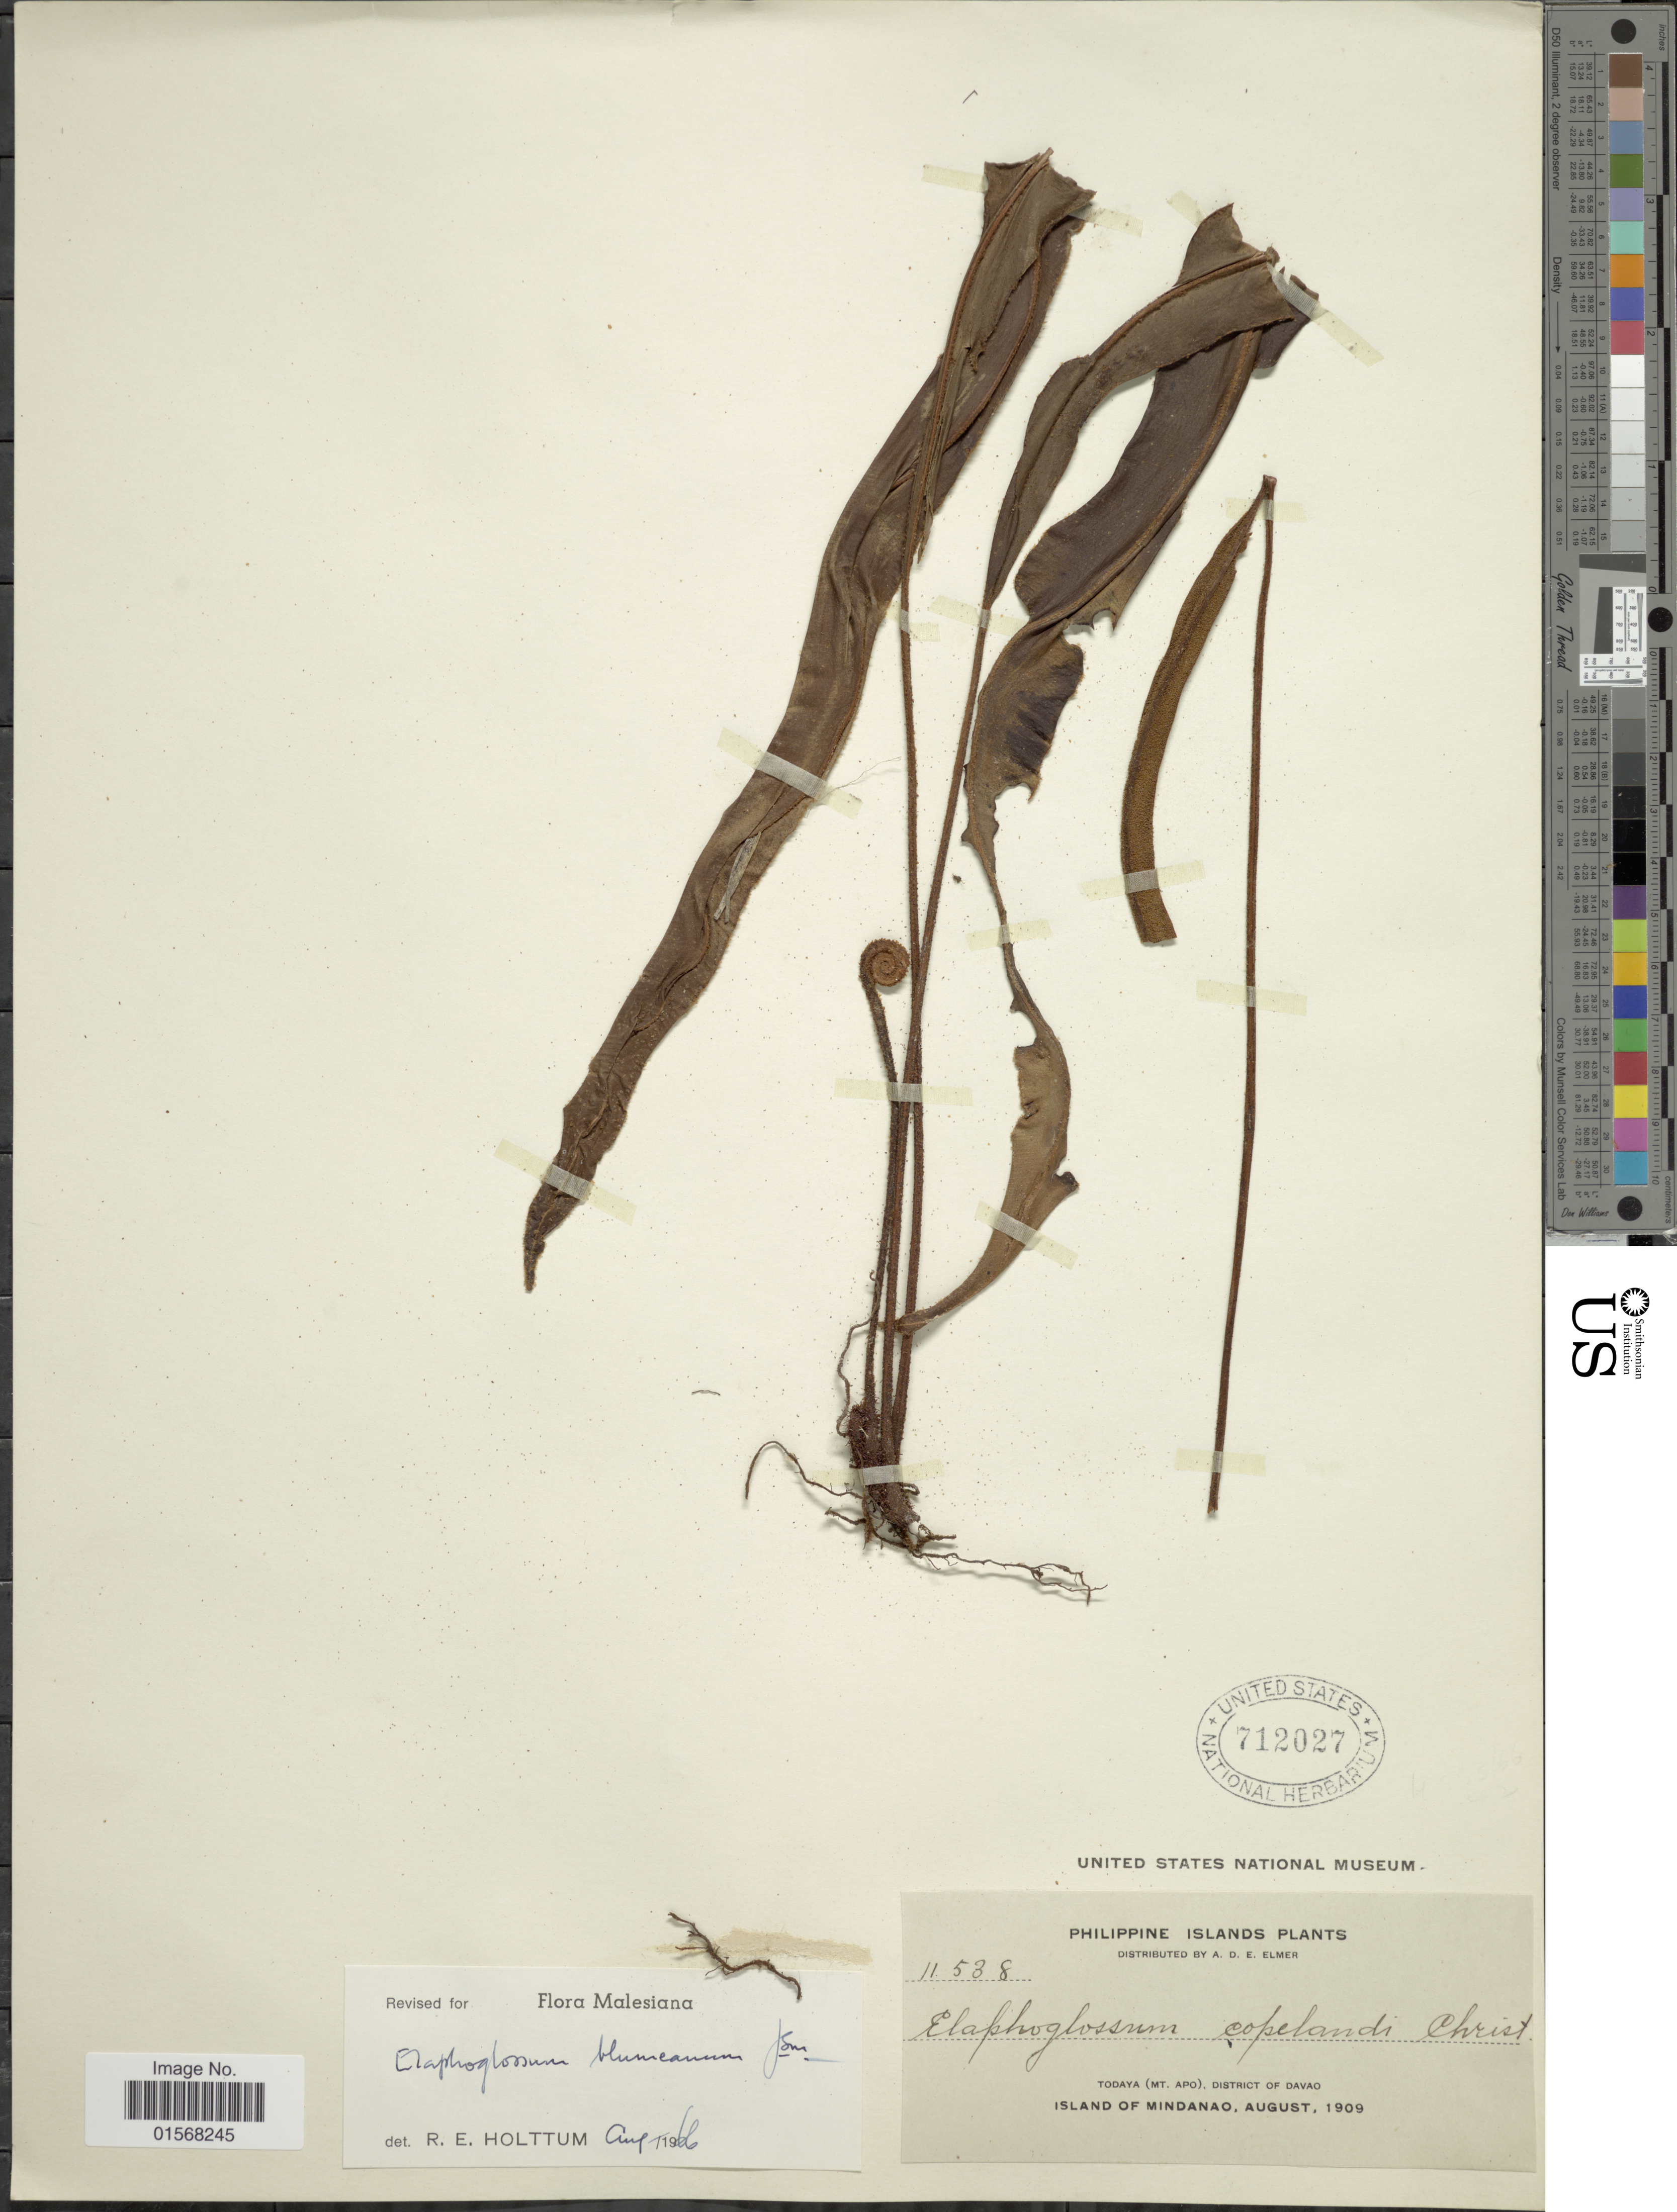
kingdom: Plantae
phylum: Tracheophyta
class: Polypodiopsida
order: Polypodiales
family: Dryopteridaceae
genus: Elaphoglossum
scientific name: Elaphoglossum blumeanum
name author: (Fée) J. Sm.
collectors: A. D. E. Elmer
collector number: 11538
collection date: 1909-08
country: Philippines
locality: Philippine Islands, Todaya (Mt. Apo), District of Davao, Island of Mindanao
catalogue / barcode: US 712027